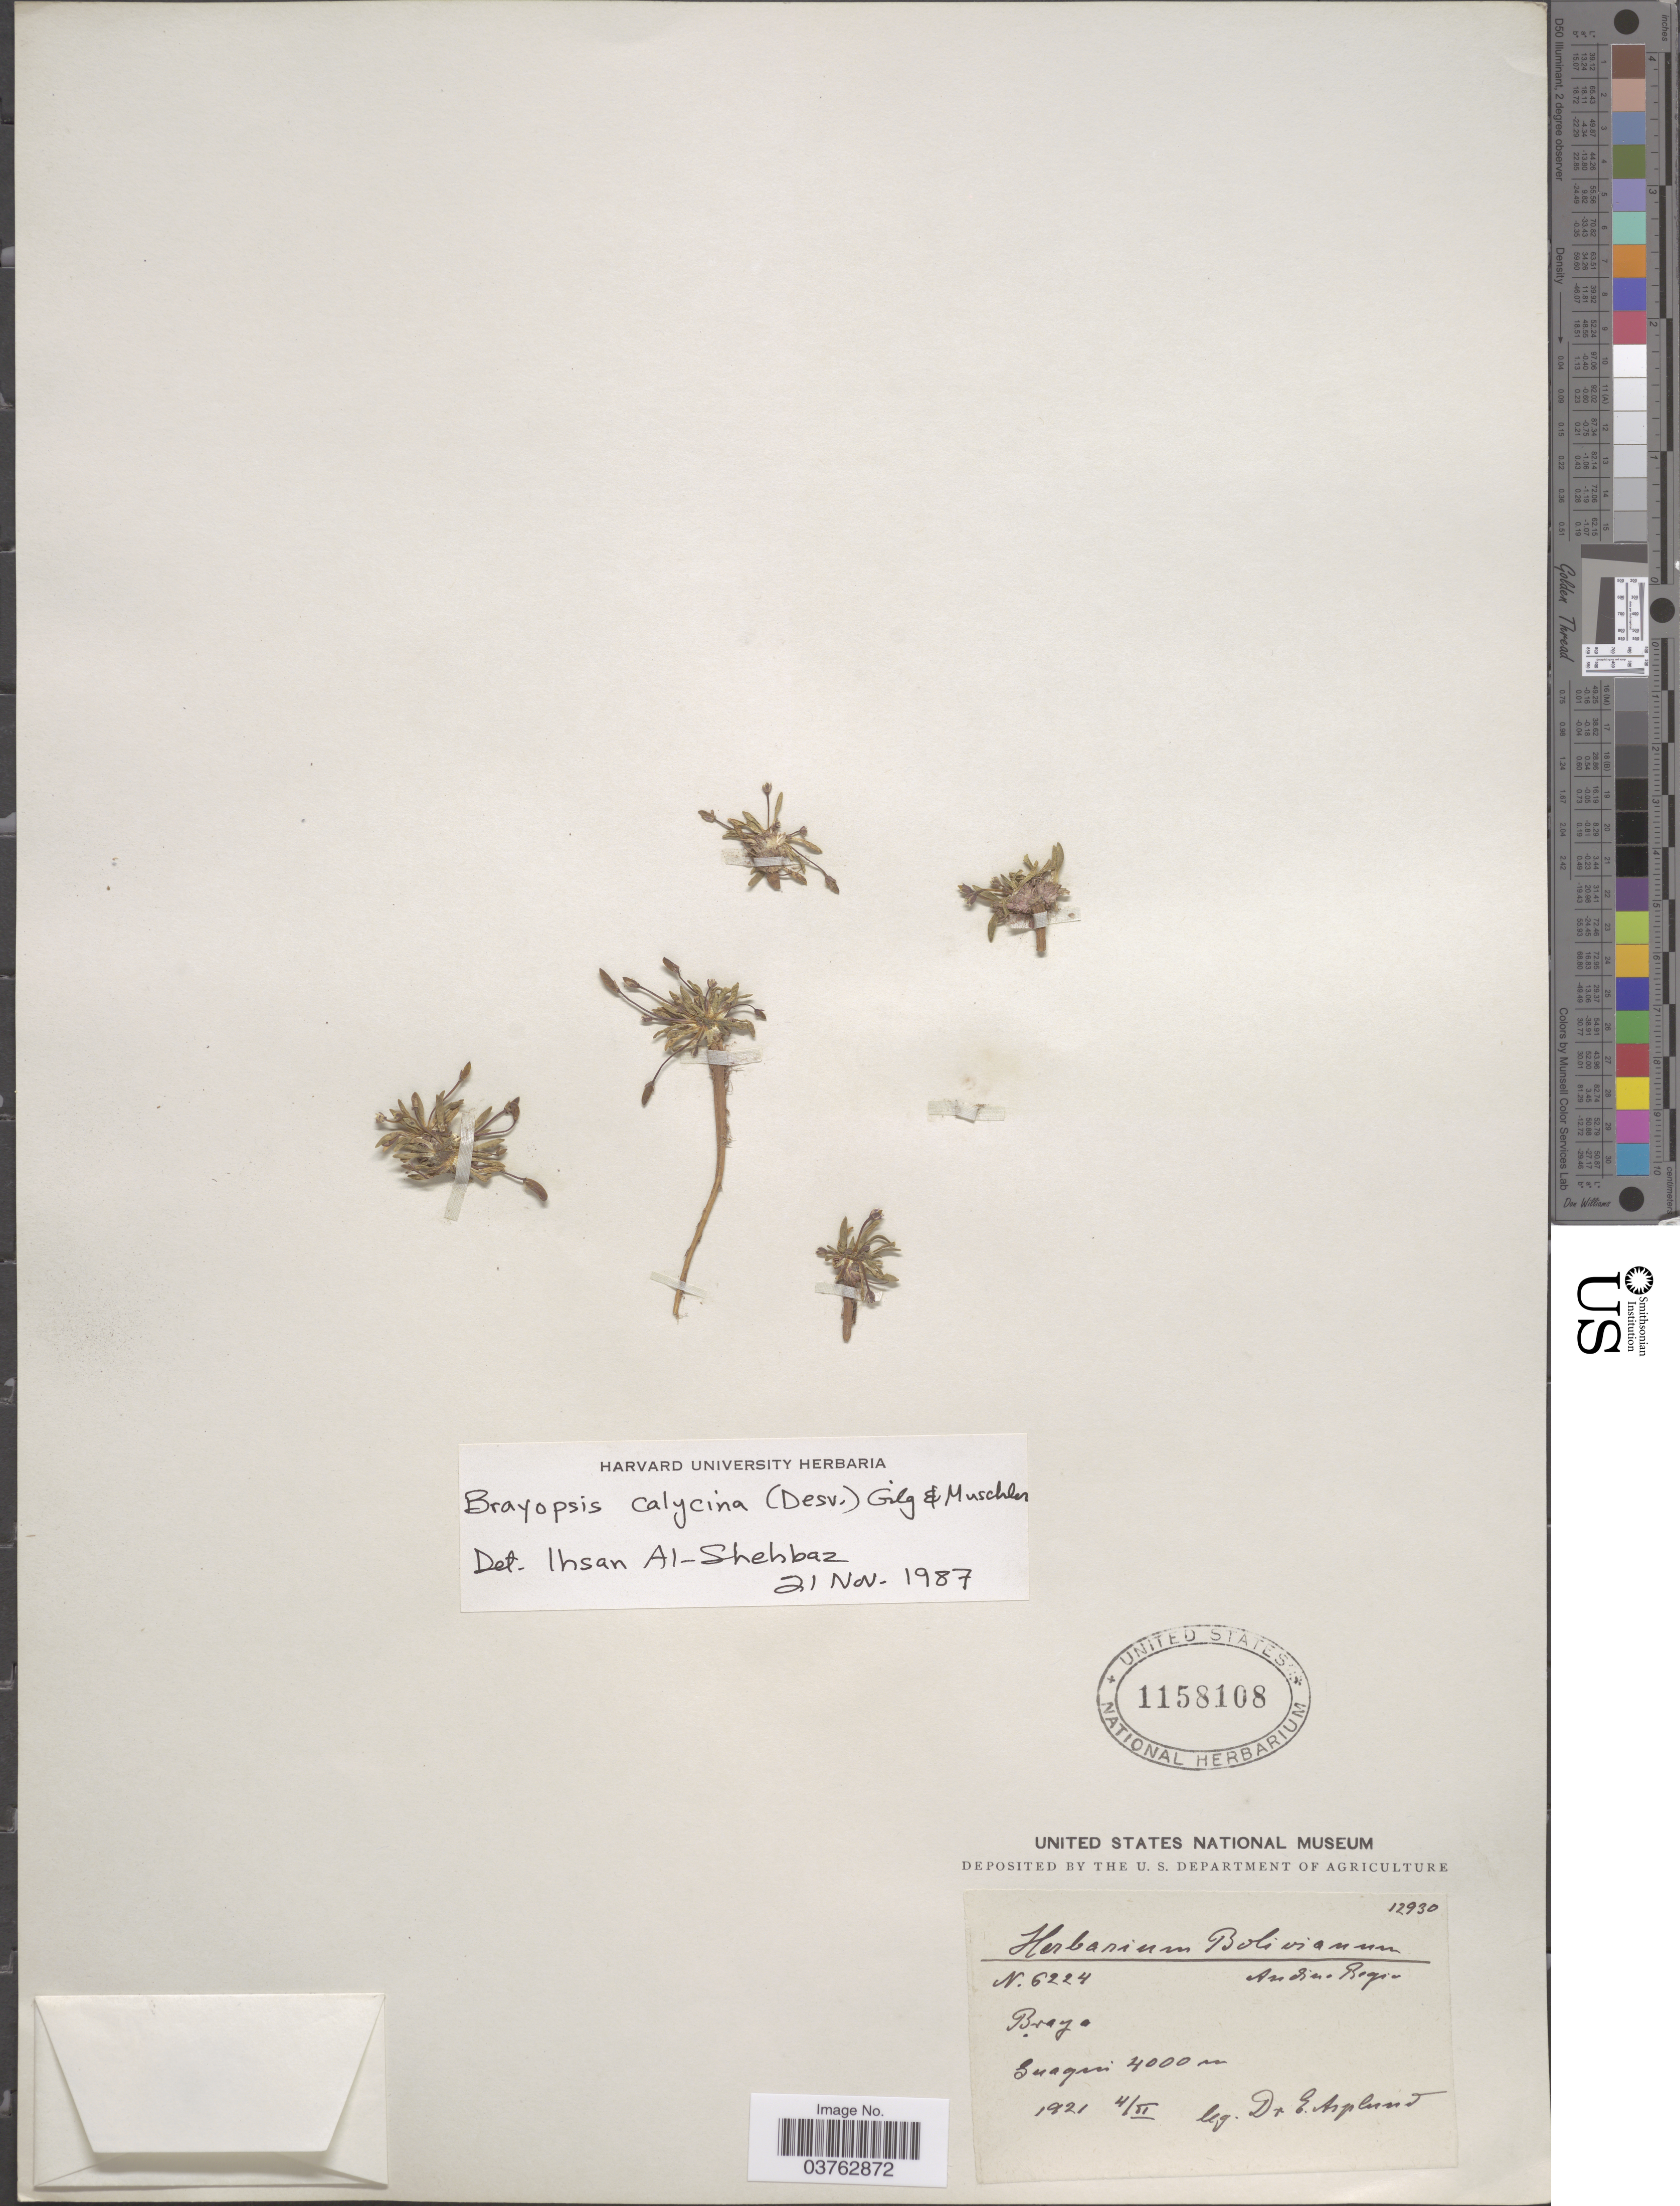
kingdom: Plantae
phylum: Tracheophyta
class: Magnoliopsida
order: Brassicales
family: Brassicaceae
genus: Brayopsis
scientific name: Brayopsis calycina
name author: (Desv.) Gilg & Muschl.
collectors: E. Asplund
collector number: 12930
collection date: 1921-02-04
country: Bolivia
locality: Guaqui Andine Region.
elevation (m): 4000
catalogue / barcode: US 1158108